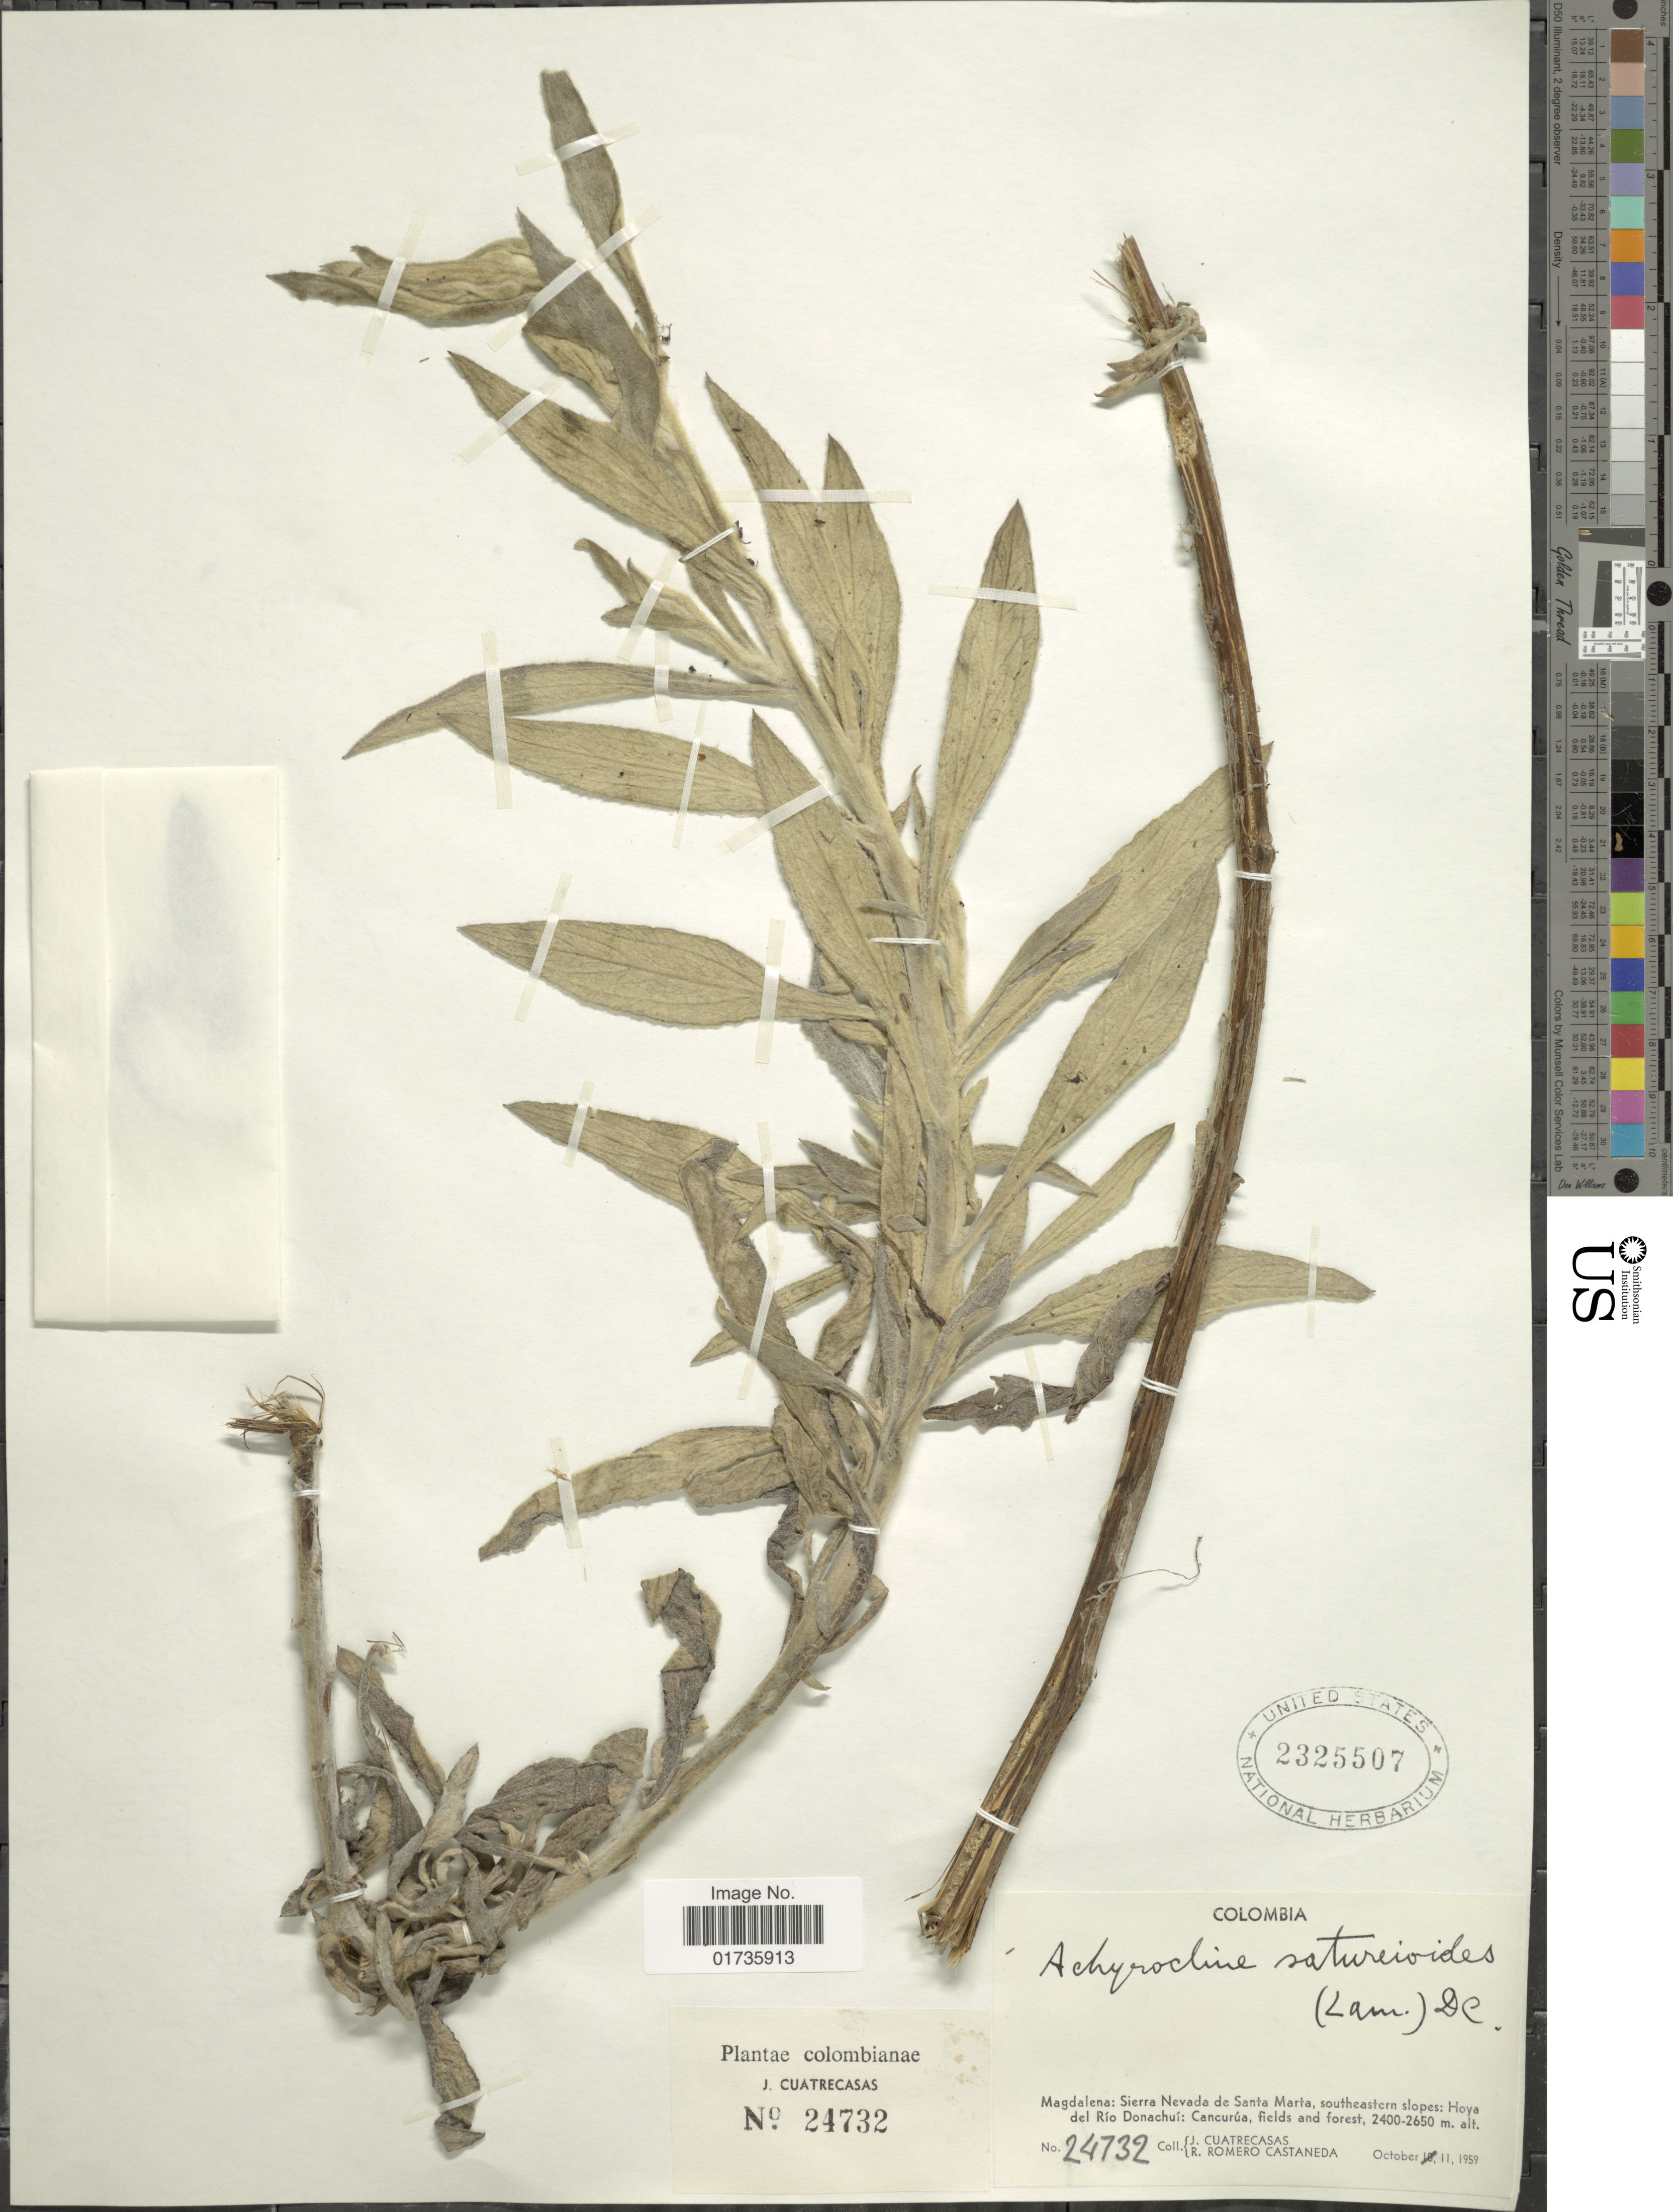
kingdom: Plantae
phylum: Tracheophyta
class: Magnoliopsida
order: Asterales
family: Asteraceae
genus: Achyrocline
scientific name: Achyrocline satureioides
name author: (Lam.) DC.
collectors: J. Cuatrecasas & R. Romero Castañeda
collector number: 24732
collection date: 1959-10-11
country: Colombia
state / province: Magdalena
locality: Sierra Nevada de Santa Marta, southeastern slopes: Hoya del Río Donachuí: Cancurúa, fields and forest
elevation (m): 2400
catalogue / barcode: US 2325507